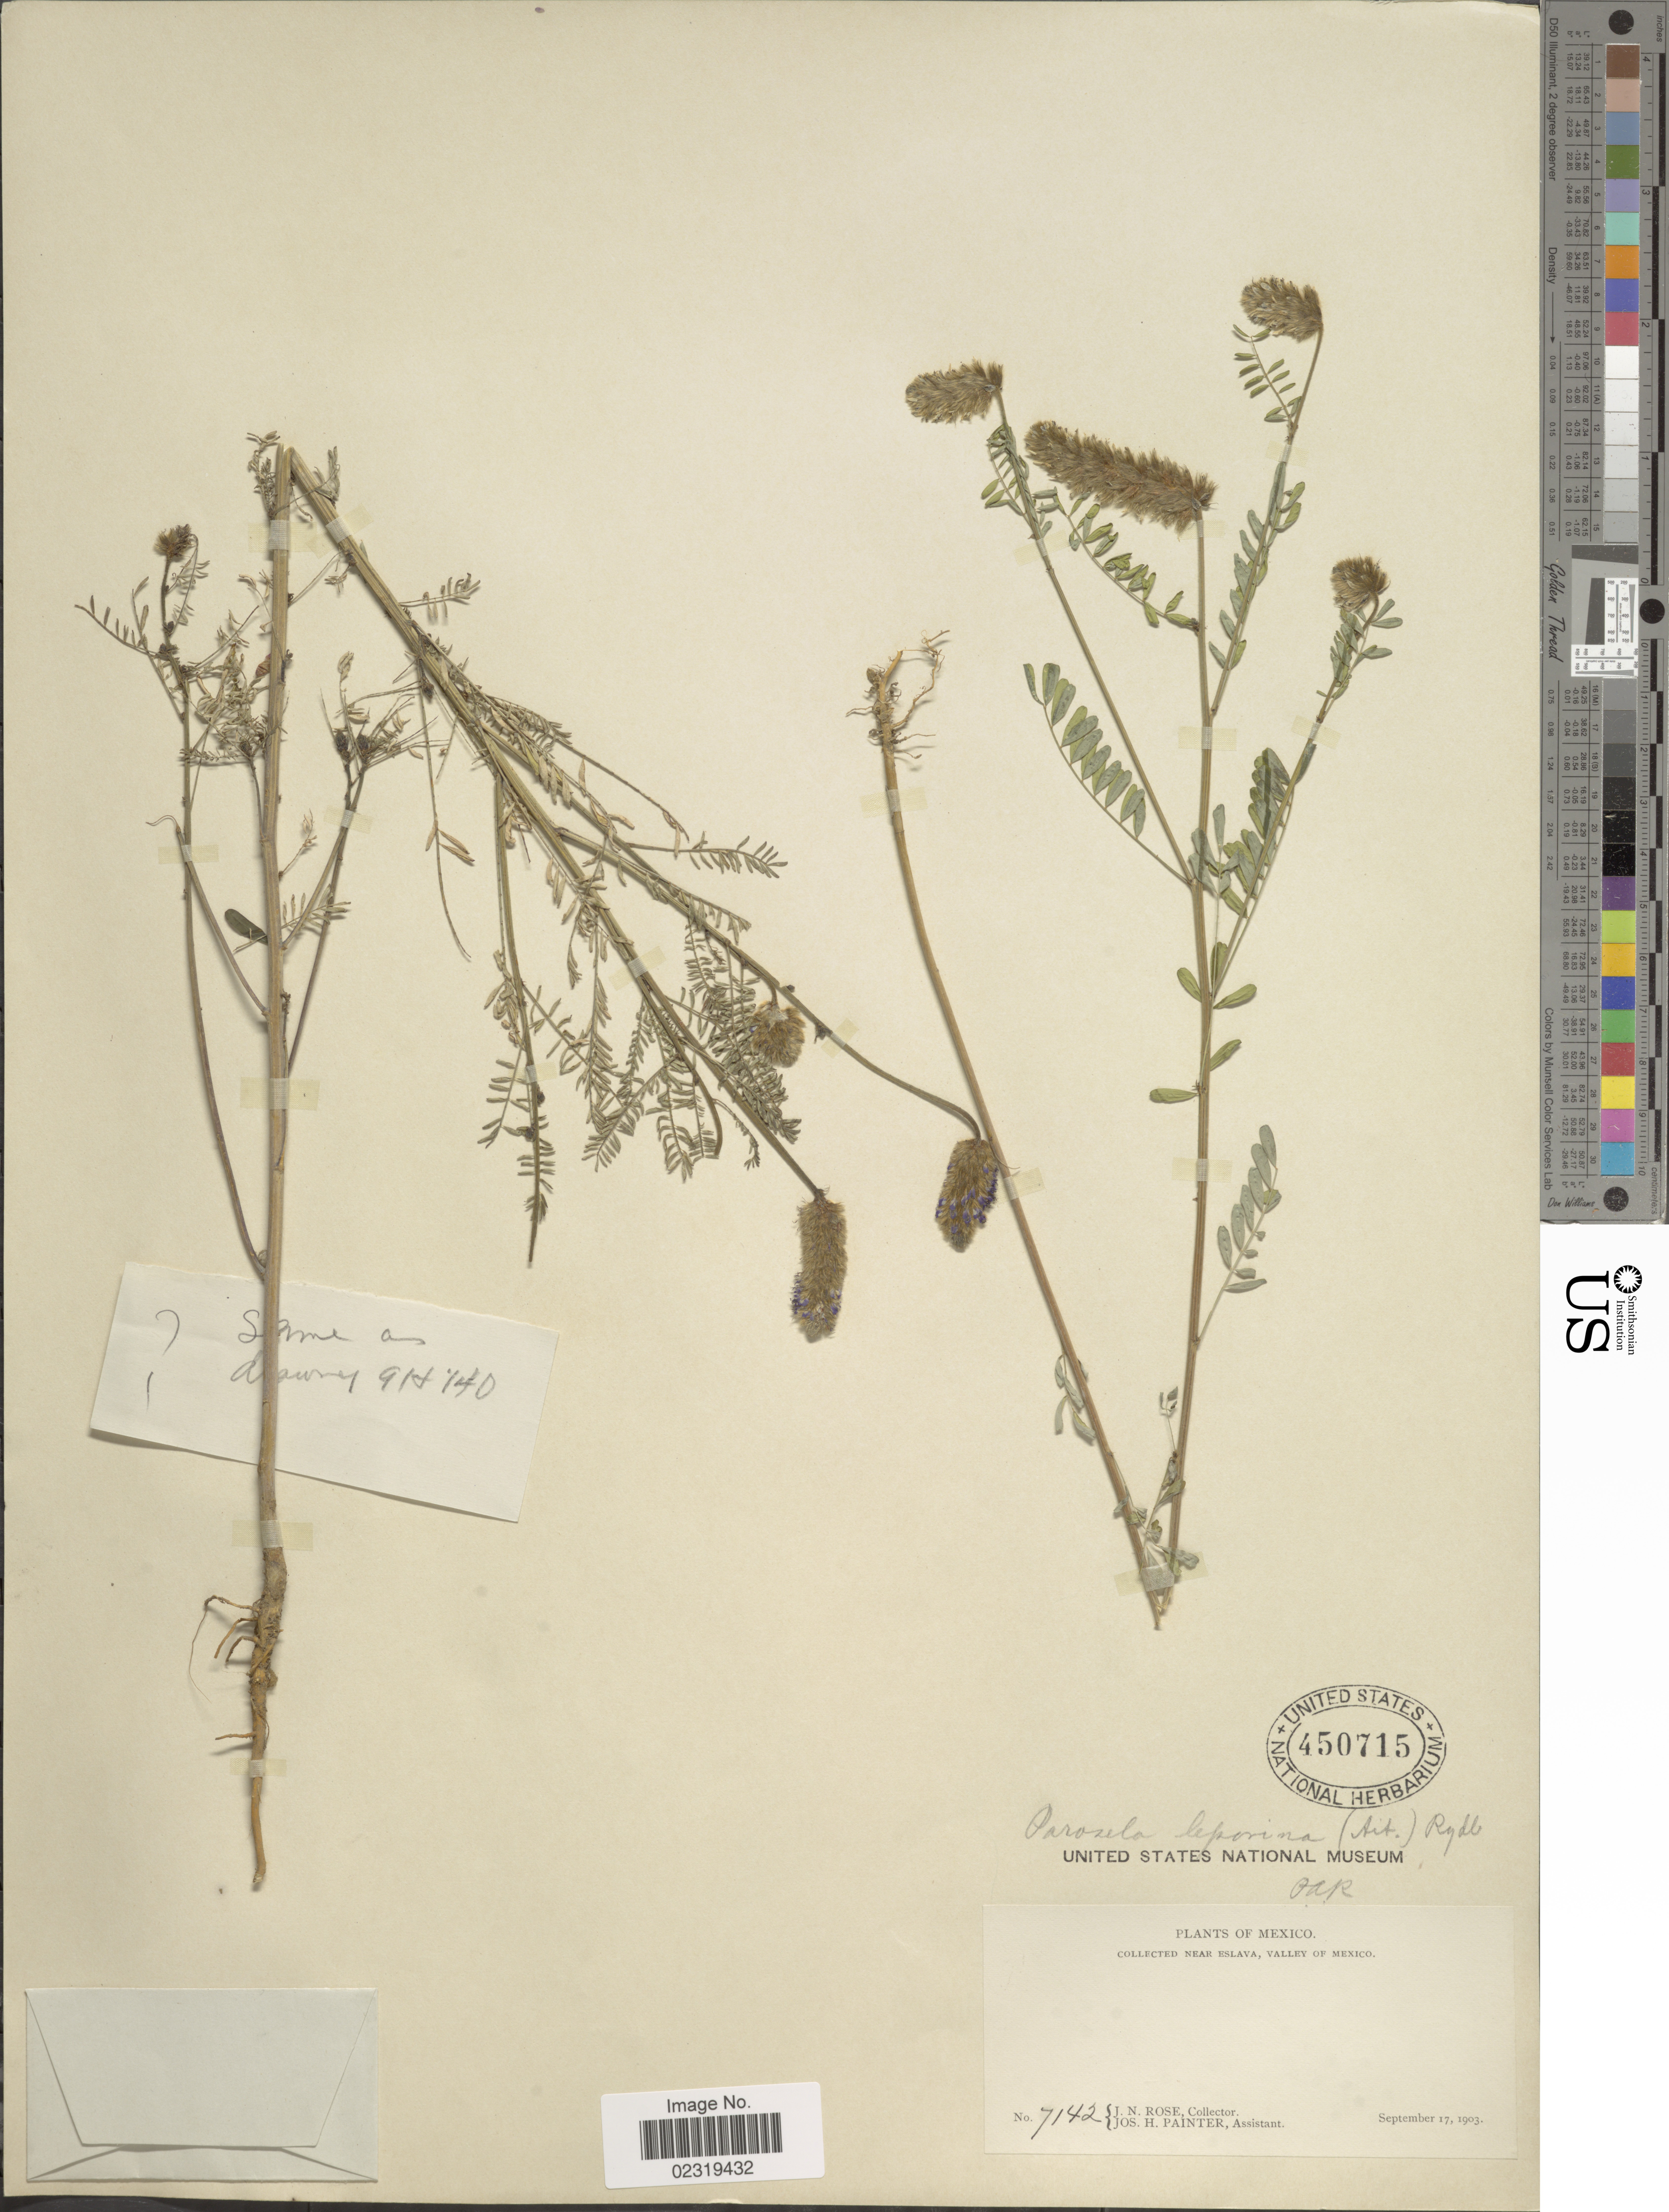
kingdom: Plantae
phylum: Tracheophyta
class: Magnoliopsida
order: Fabales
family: Fabaceae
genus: Dalea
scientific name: Dalea leporina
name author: (Aiton) Bullock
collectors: J. N. Rose & J. H. Painter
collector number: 7142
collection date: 1903-09-17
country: Mexico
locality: Near Eslava, Valley of Mexico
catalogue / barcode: US 450715